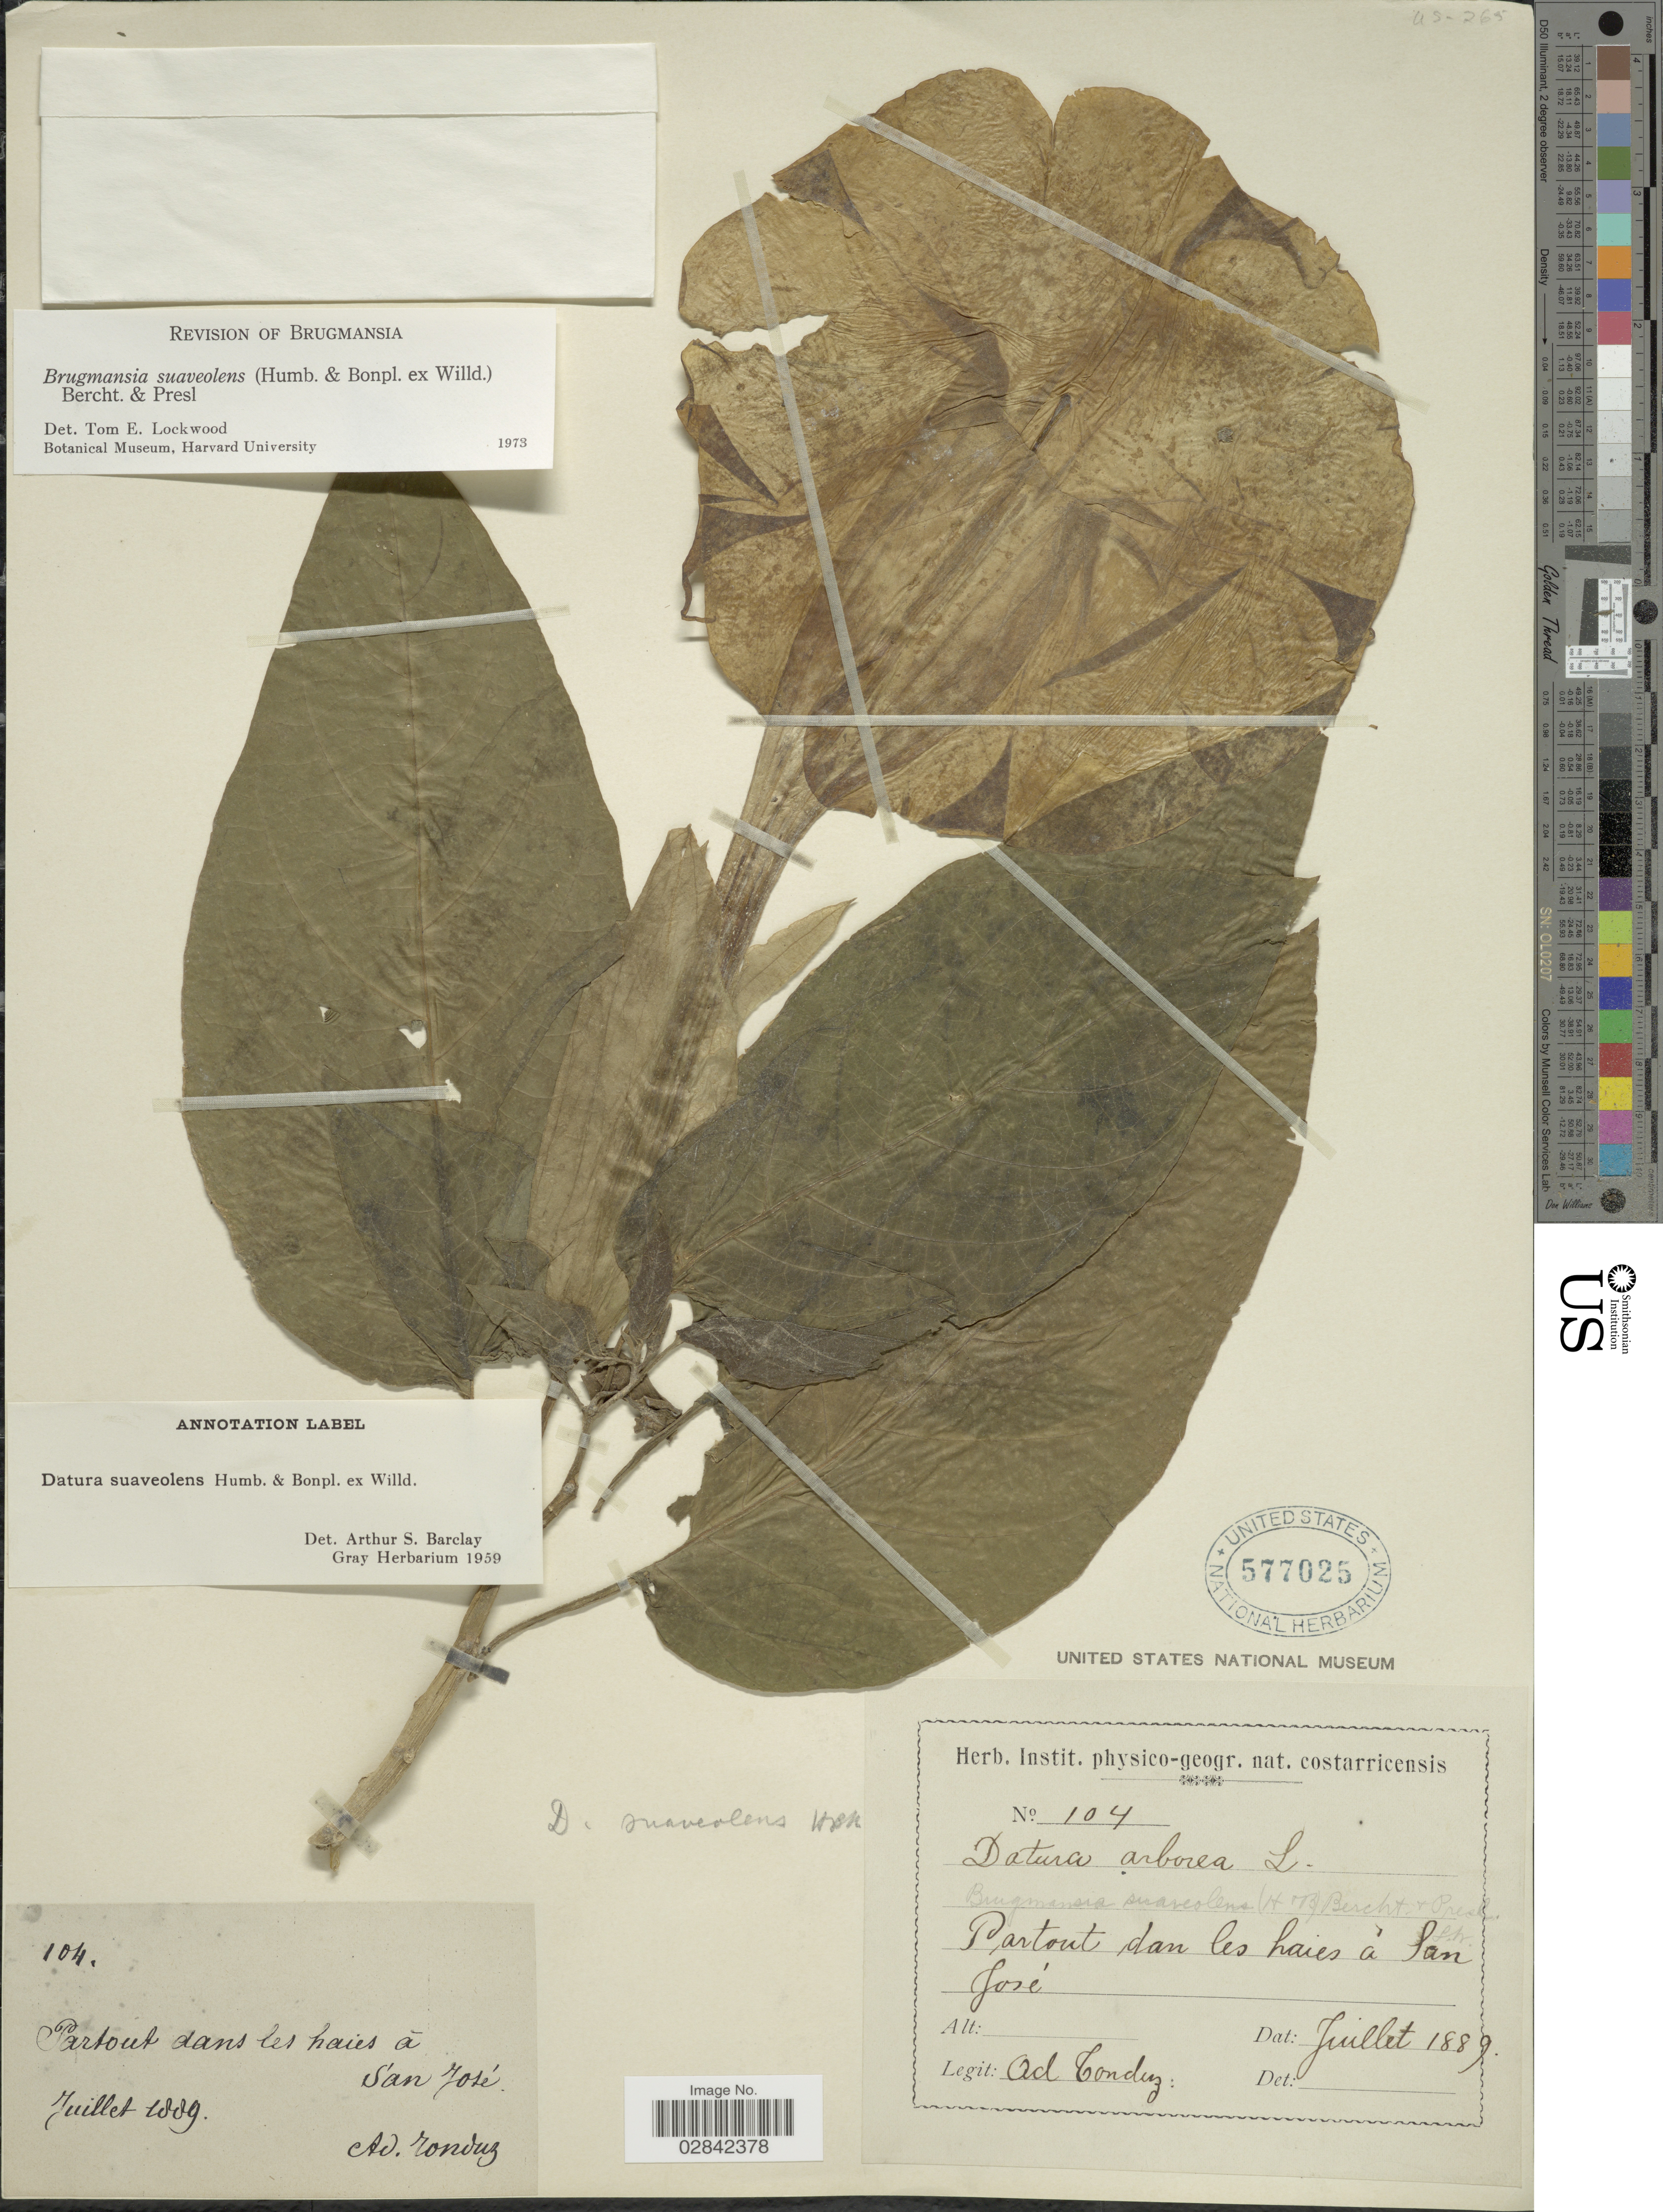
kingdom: Plantae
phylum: Tracheophyta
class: Magnoliopsida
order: Solanales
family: Solanaceae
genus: Brugmansia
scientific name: Brugmansia suaveolens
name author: (Humb. & Bonpl. ex Willd.) Brecht. & J. Presl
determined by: Lockwood, T. E.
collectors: A. Tonduz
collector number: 104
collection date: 1889-07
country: Costa Rica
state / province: San José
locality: Partout dans les haies á San José.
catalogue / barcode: US 577025